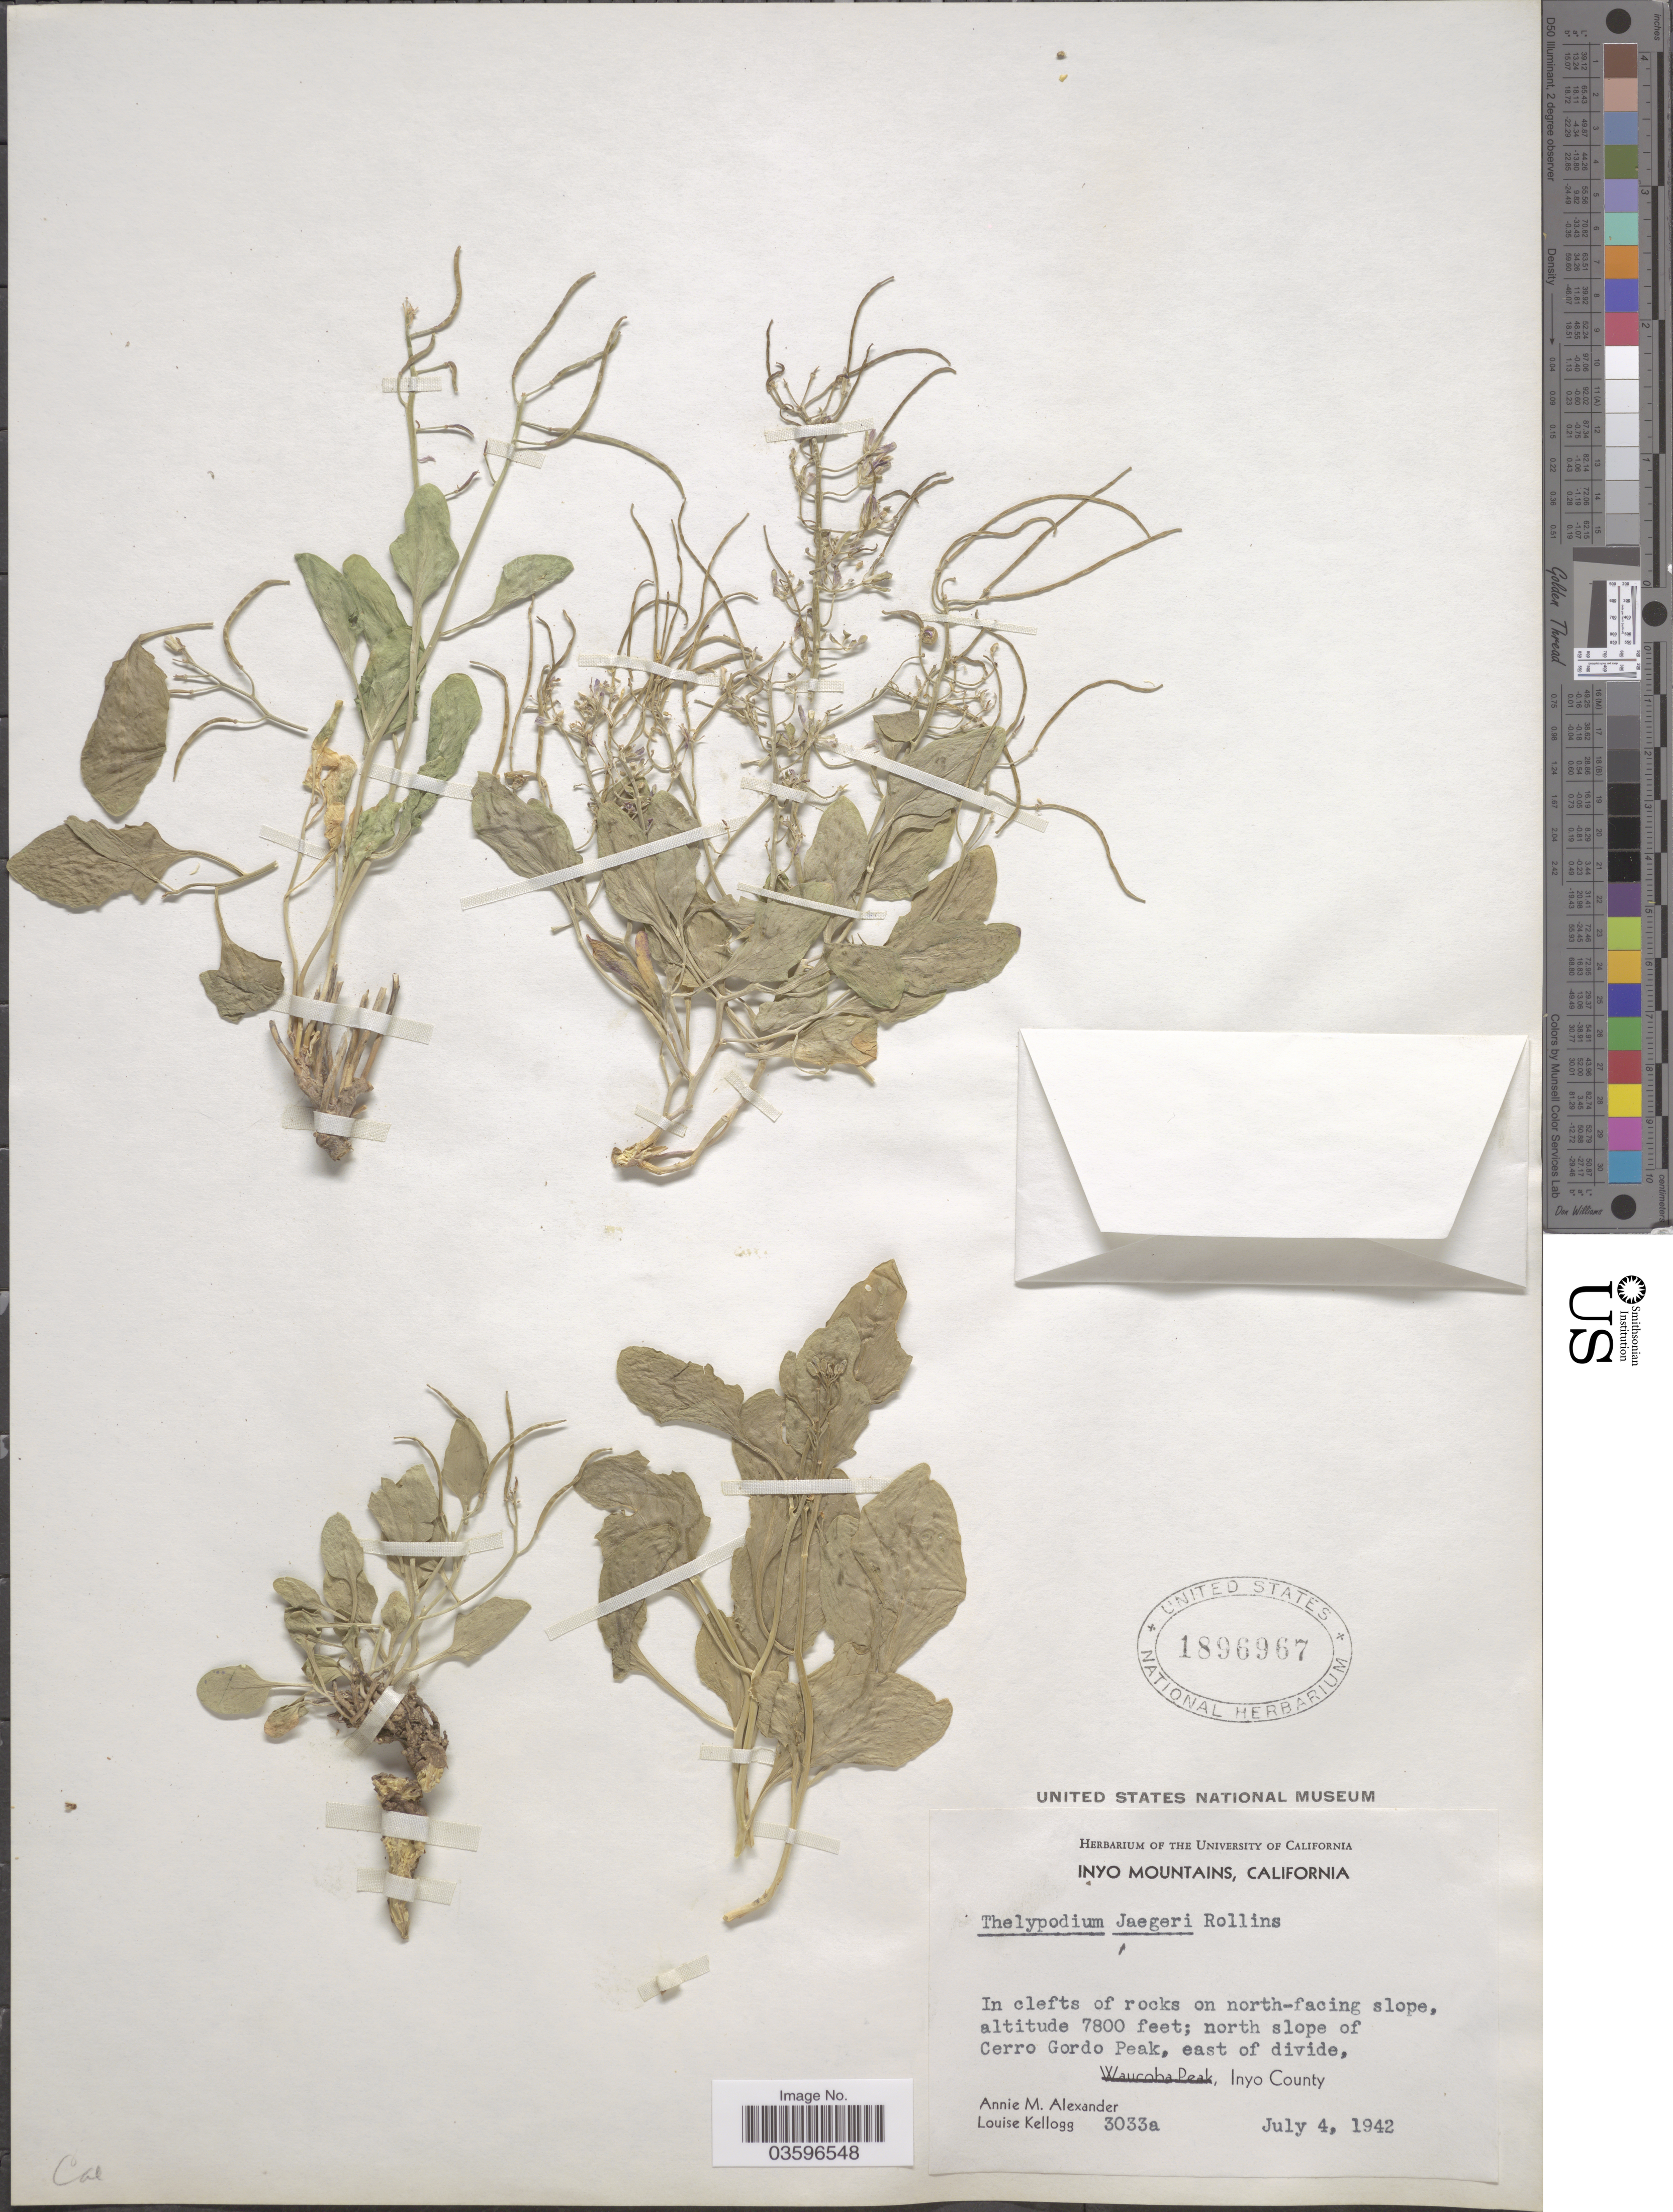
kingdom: Plantae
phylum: Tracheophyta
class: Magnoliopsida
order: Brassicales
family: Brassicaceae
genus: Thelypodium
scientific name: Thelypodium jaegeri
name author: Rollins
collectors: A. M. Alexander & L. Kellogg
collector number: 3033a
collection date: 1942-07-04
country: United States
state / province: California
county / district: Inyo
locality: Inyo Mountains. North slope of Cerro Gordo Peak, east of divide. Inyo County.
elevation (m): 2377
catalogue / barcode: US 1896967